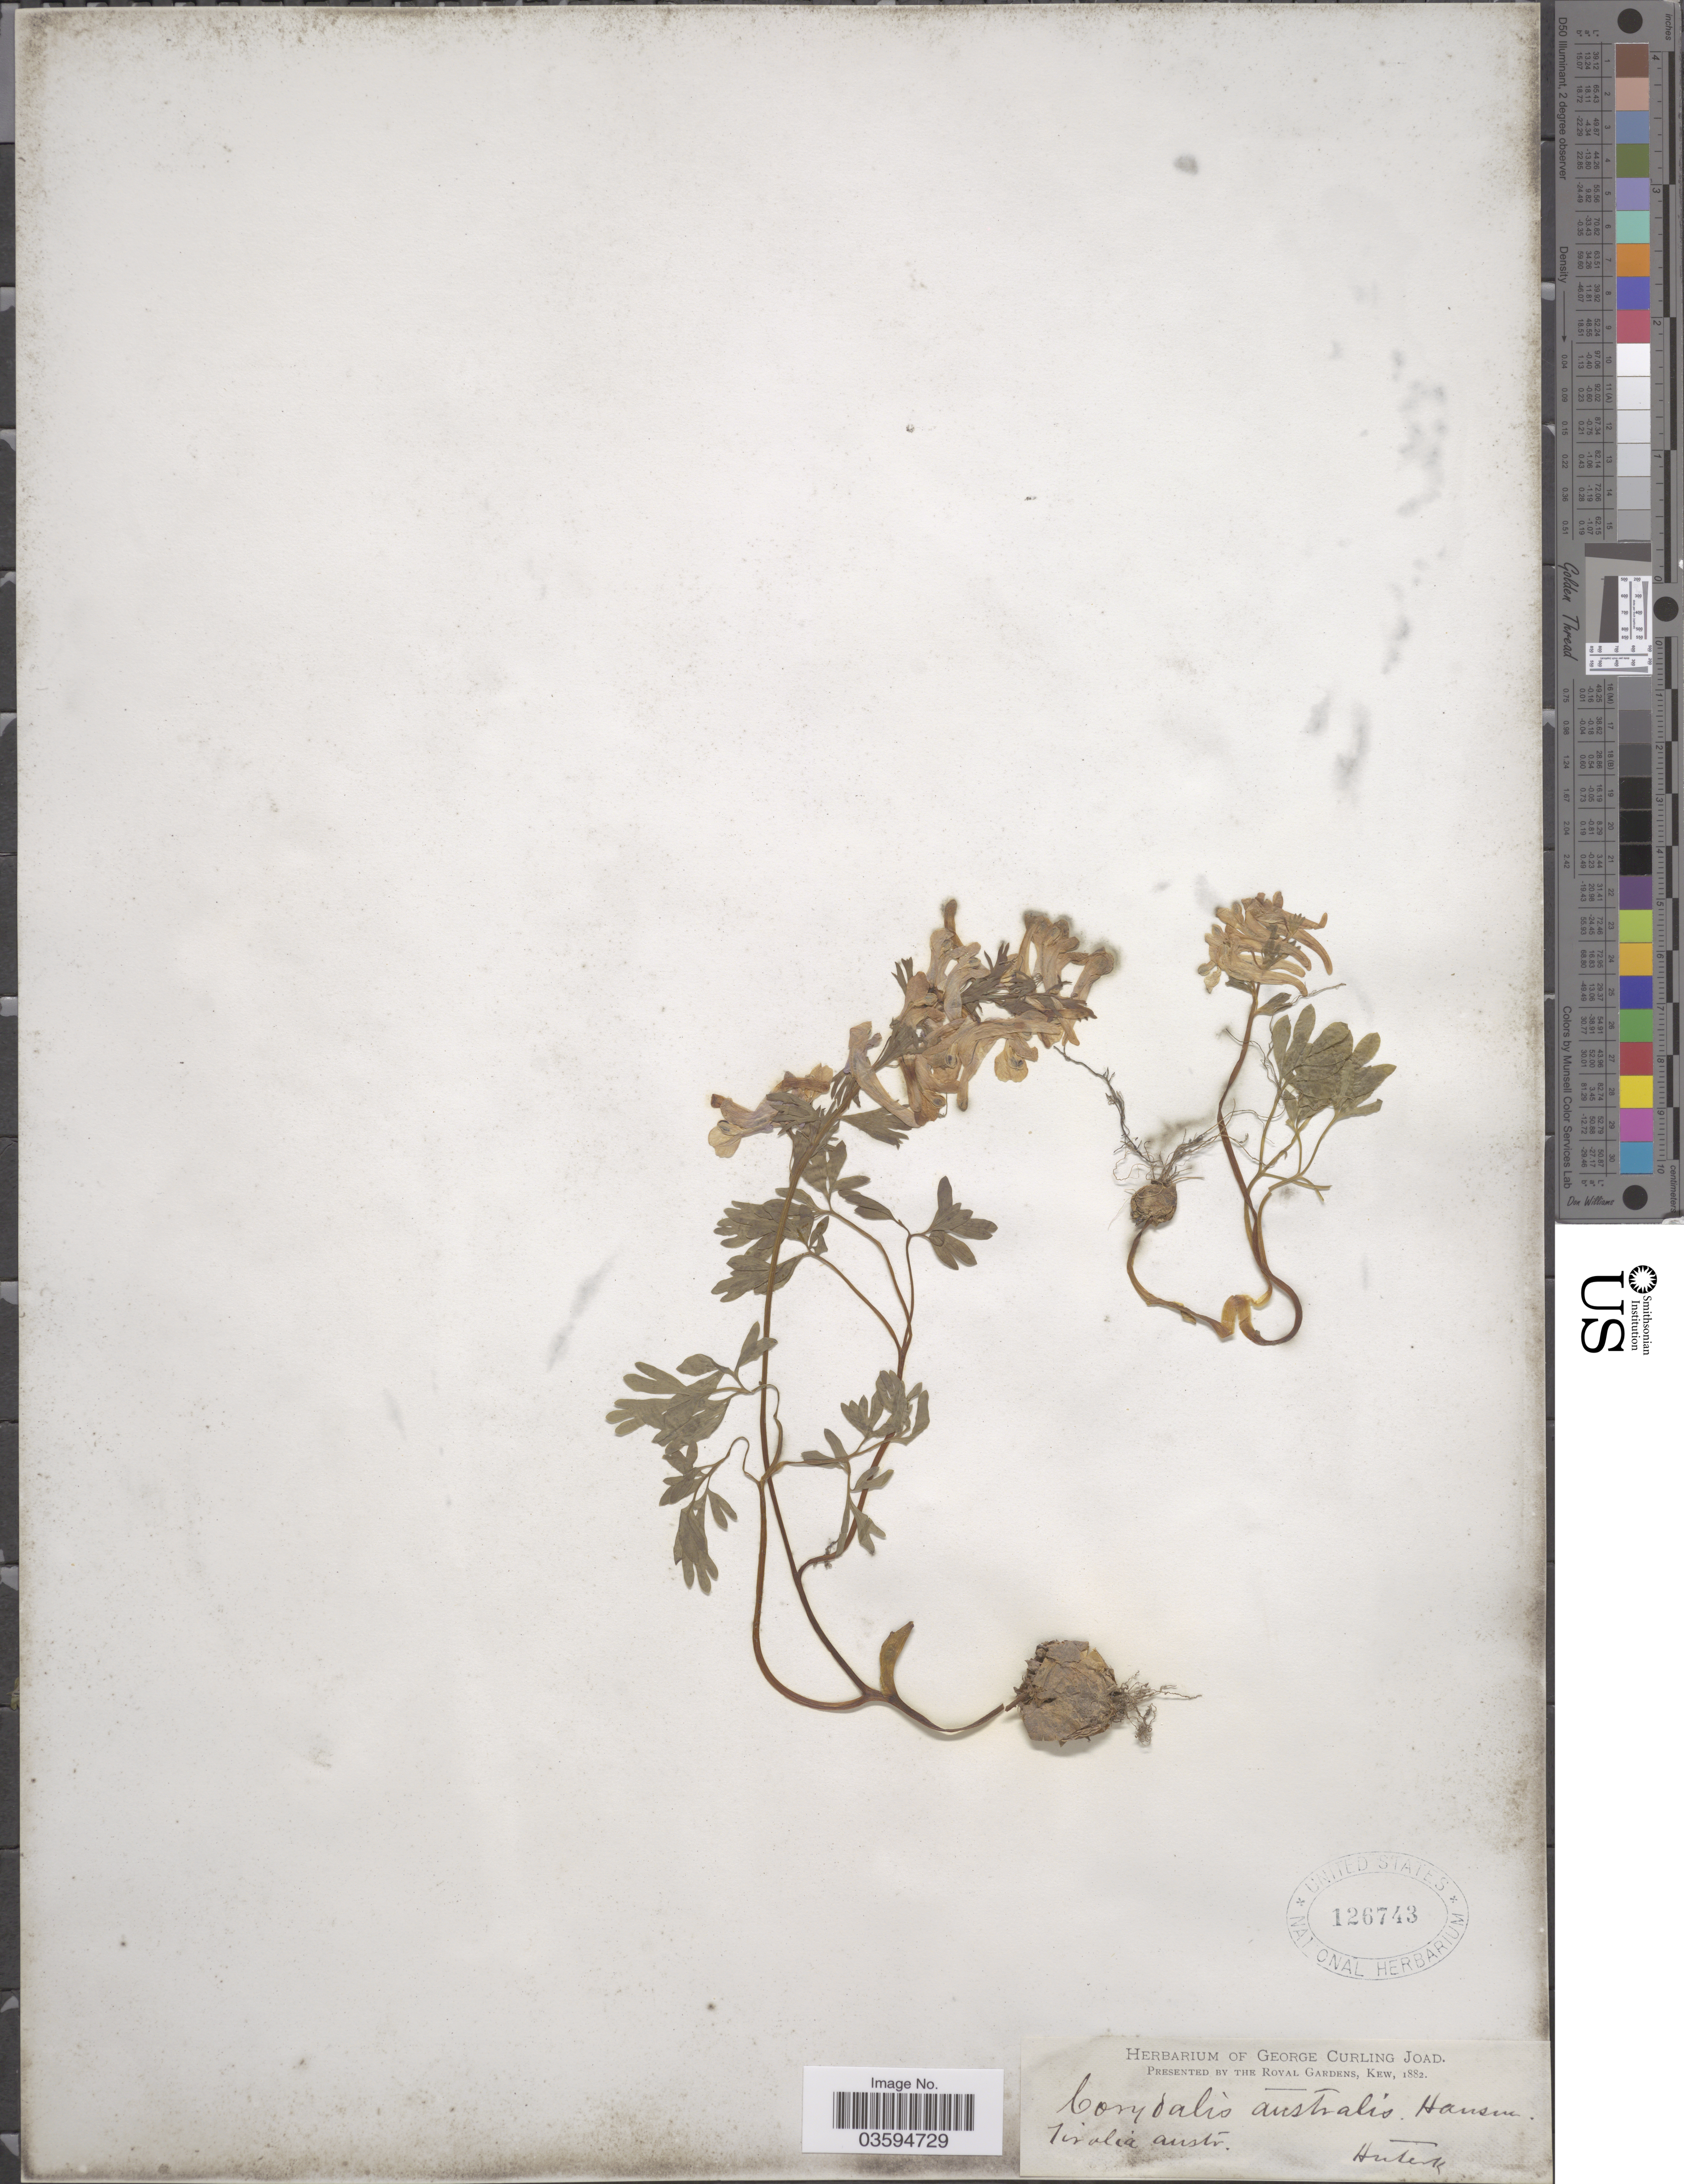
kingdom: Plantae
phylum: Tracheophyta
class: Magnoliopsida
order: Ranunculales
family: Papaveraceae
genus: Corydalis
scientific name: Corydalis australis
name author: E. S. Hansen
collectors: -. Huter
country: Austria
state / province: Tirol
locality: Tirolia austr.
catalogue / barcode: US 126743